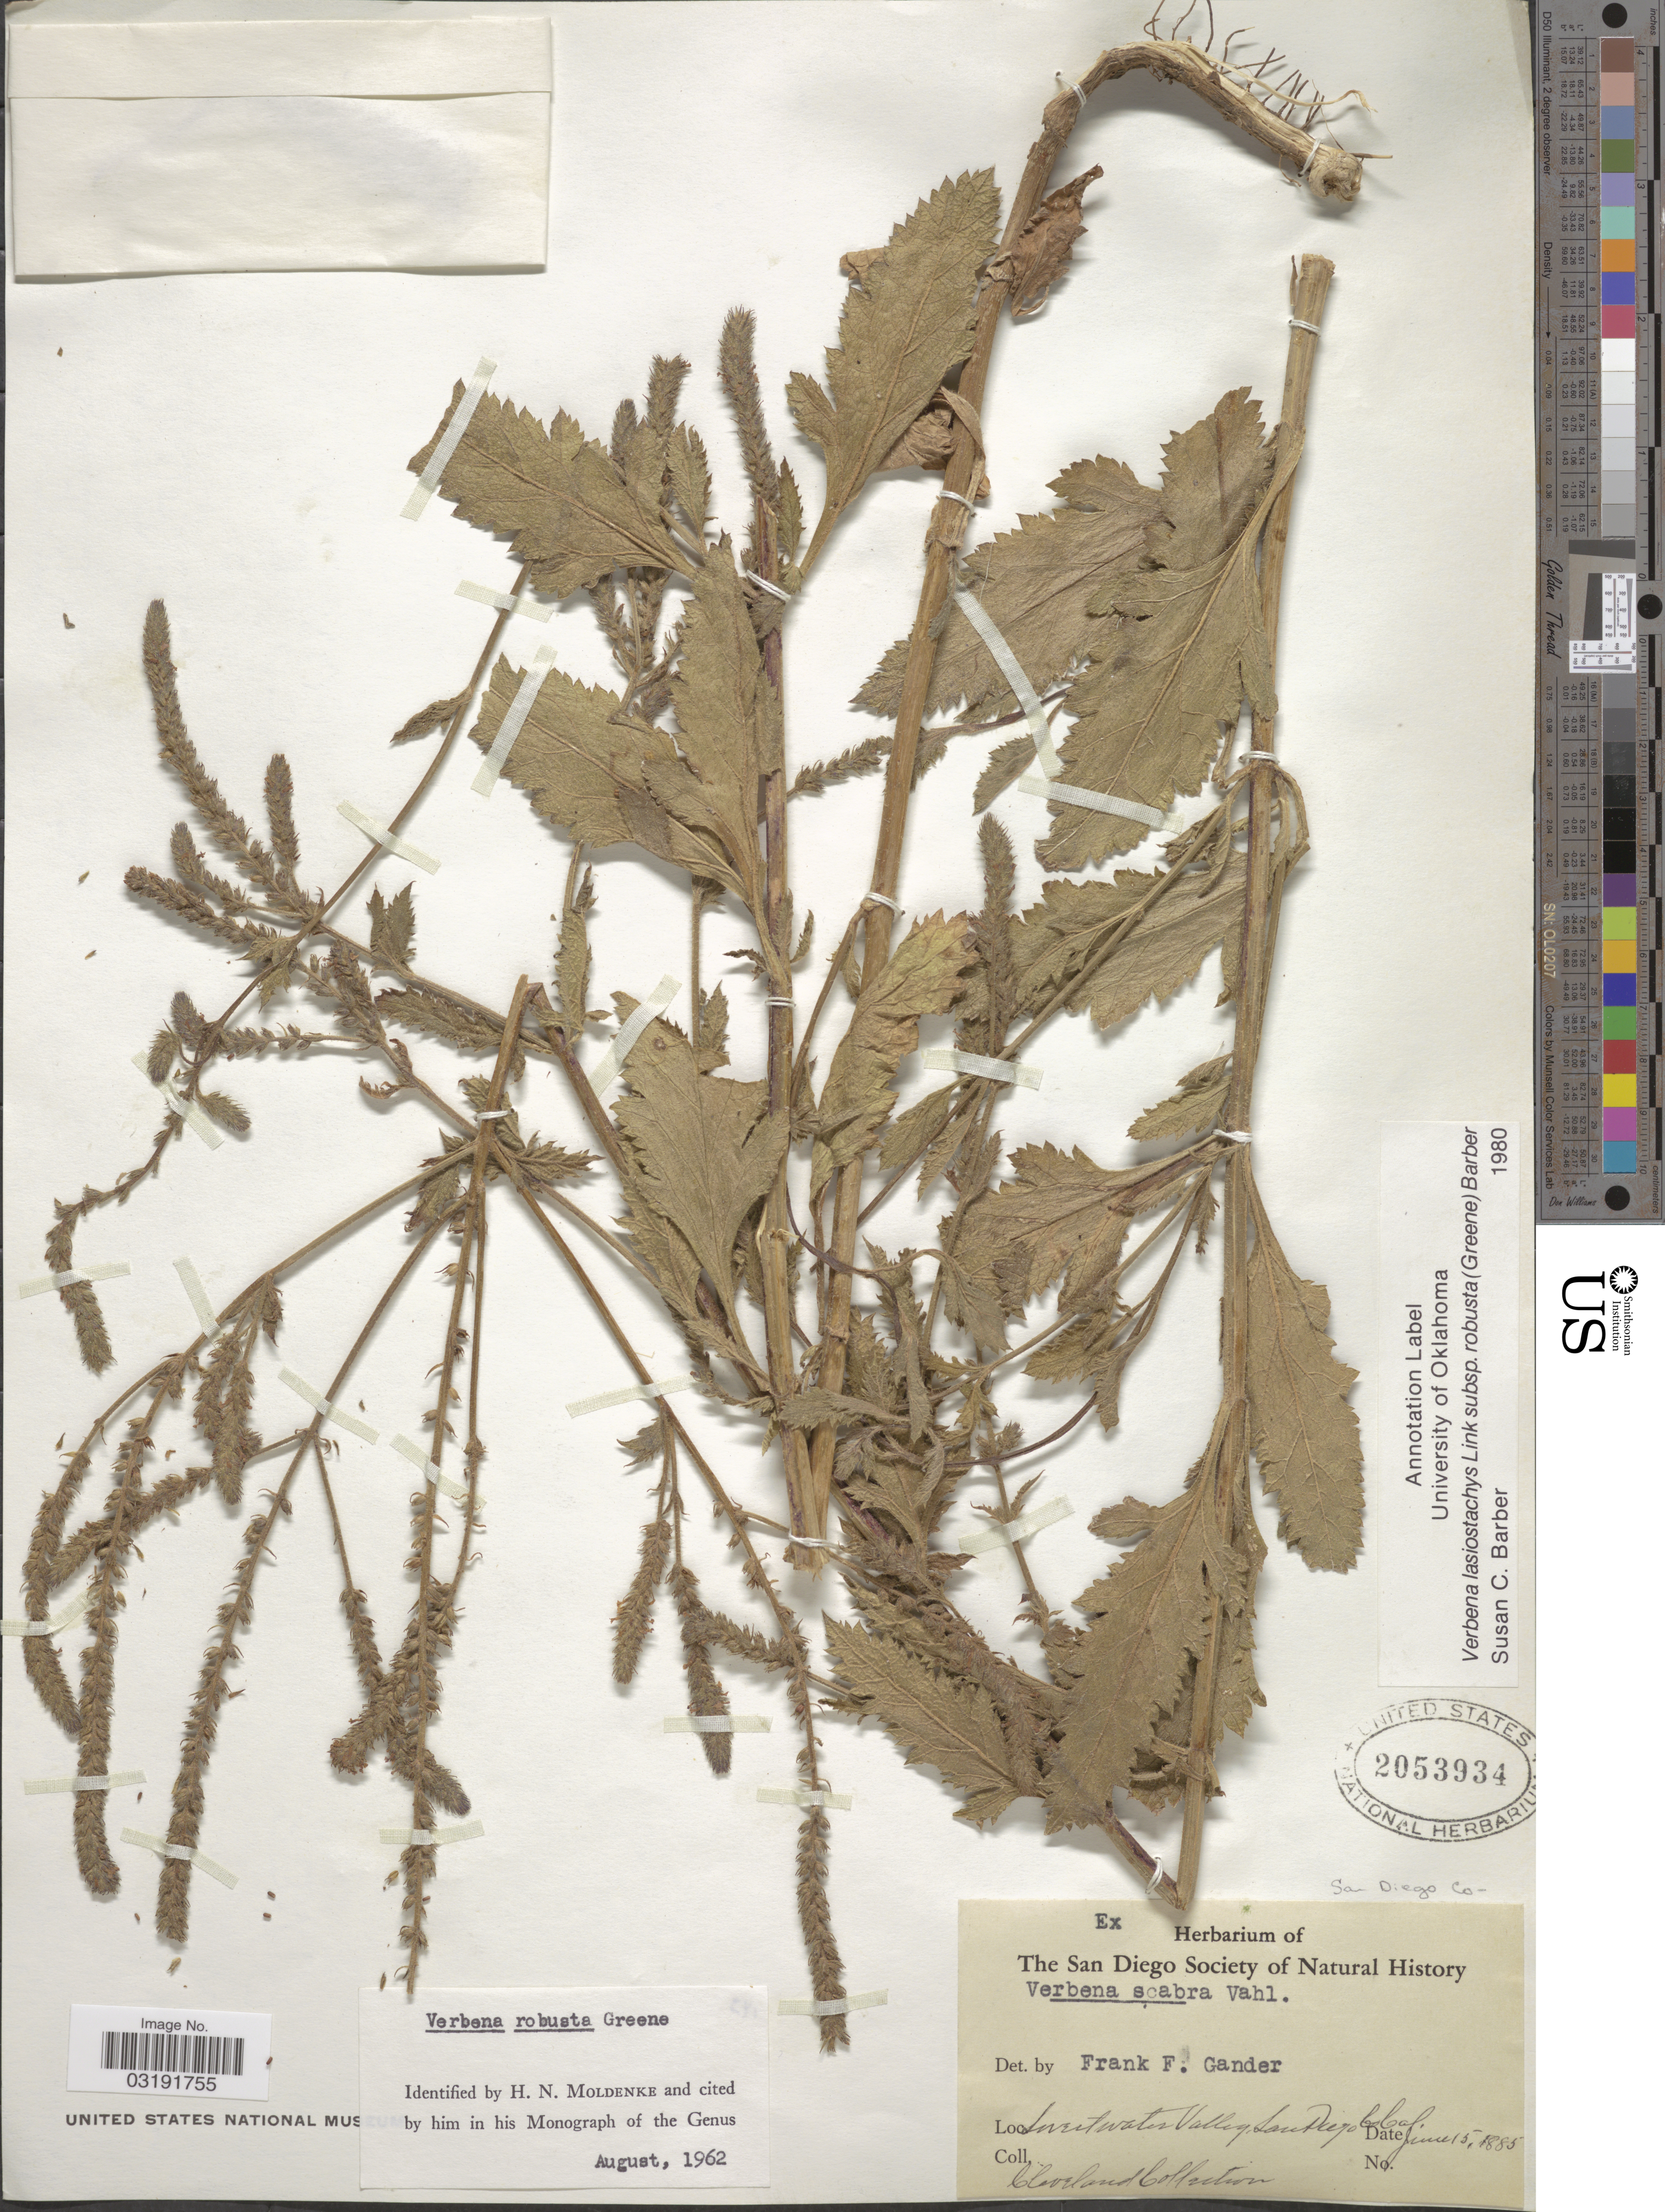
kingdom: Plantae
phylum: Tracheophyta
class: Magnoliopsida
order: Lamiales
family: Verbenaceae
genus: Verbena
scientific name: Verbena lasiostachys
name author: Link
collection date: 1885-06-15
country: United States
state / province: California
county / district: San Diego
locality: San Diego Co. Sweetwater Valley.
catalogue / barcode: US 2053934